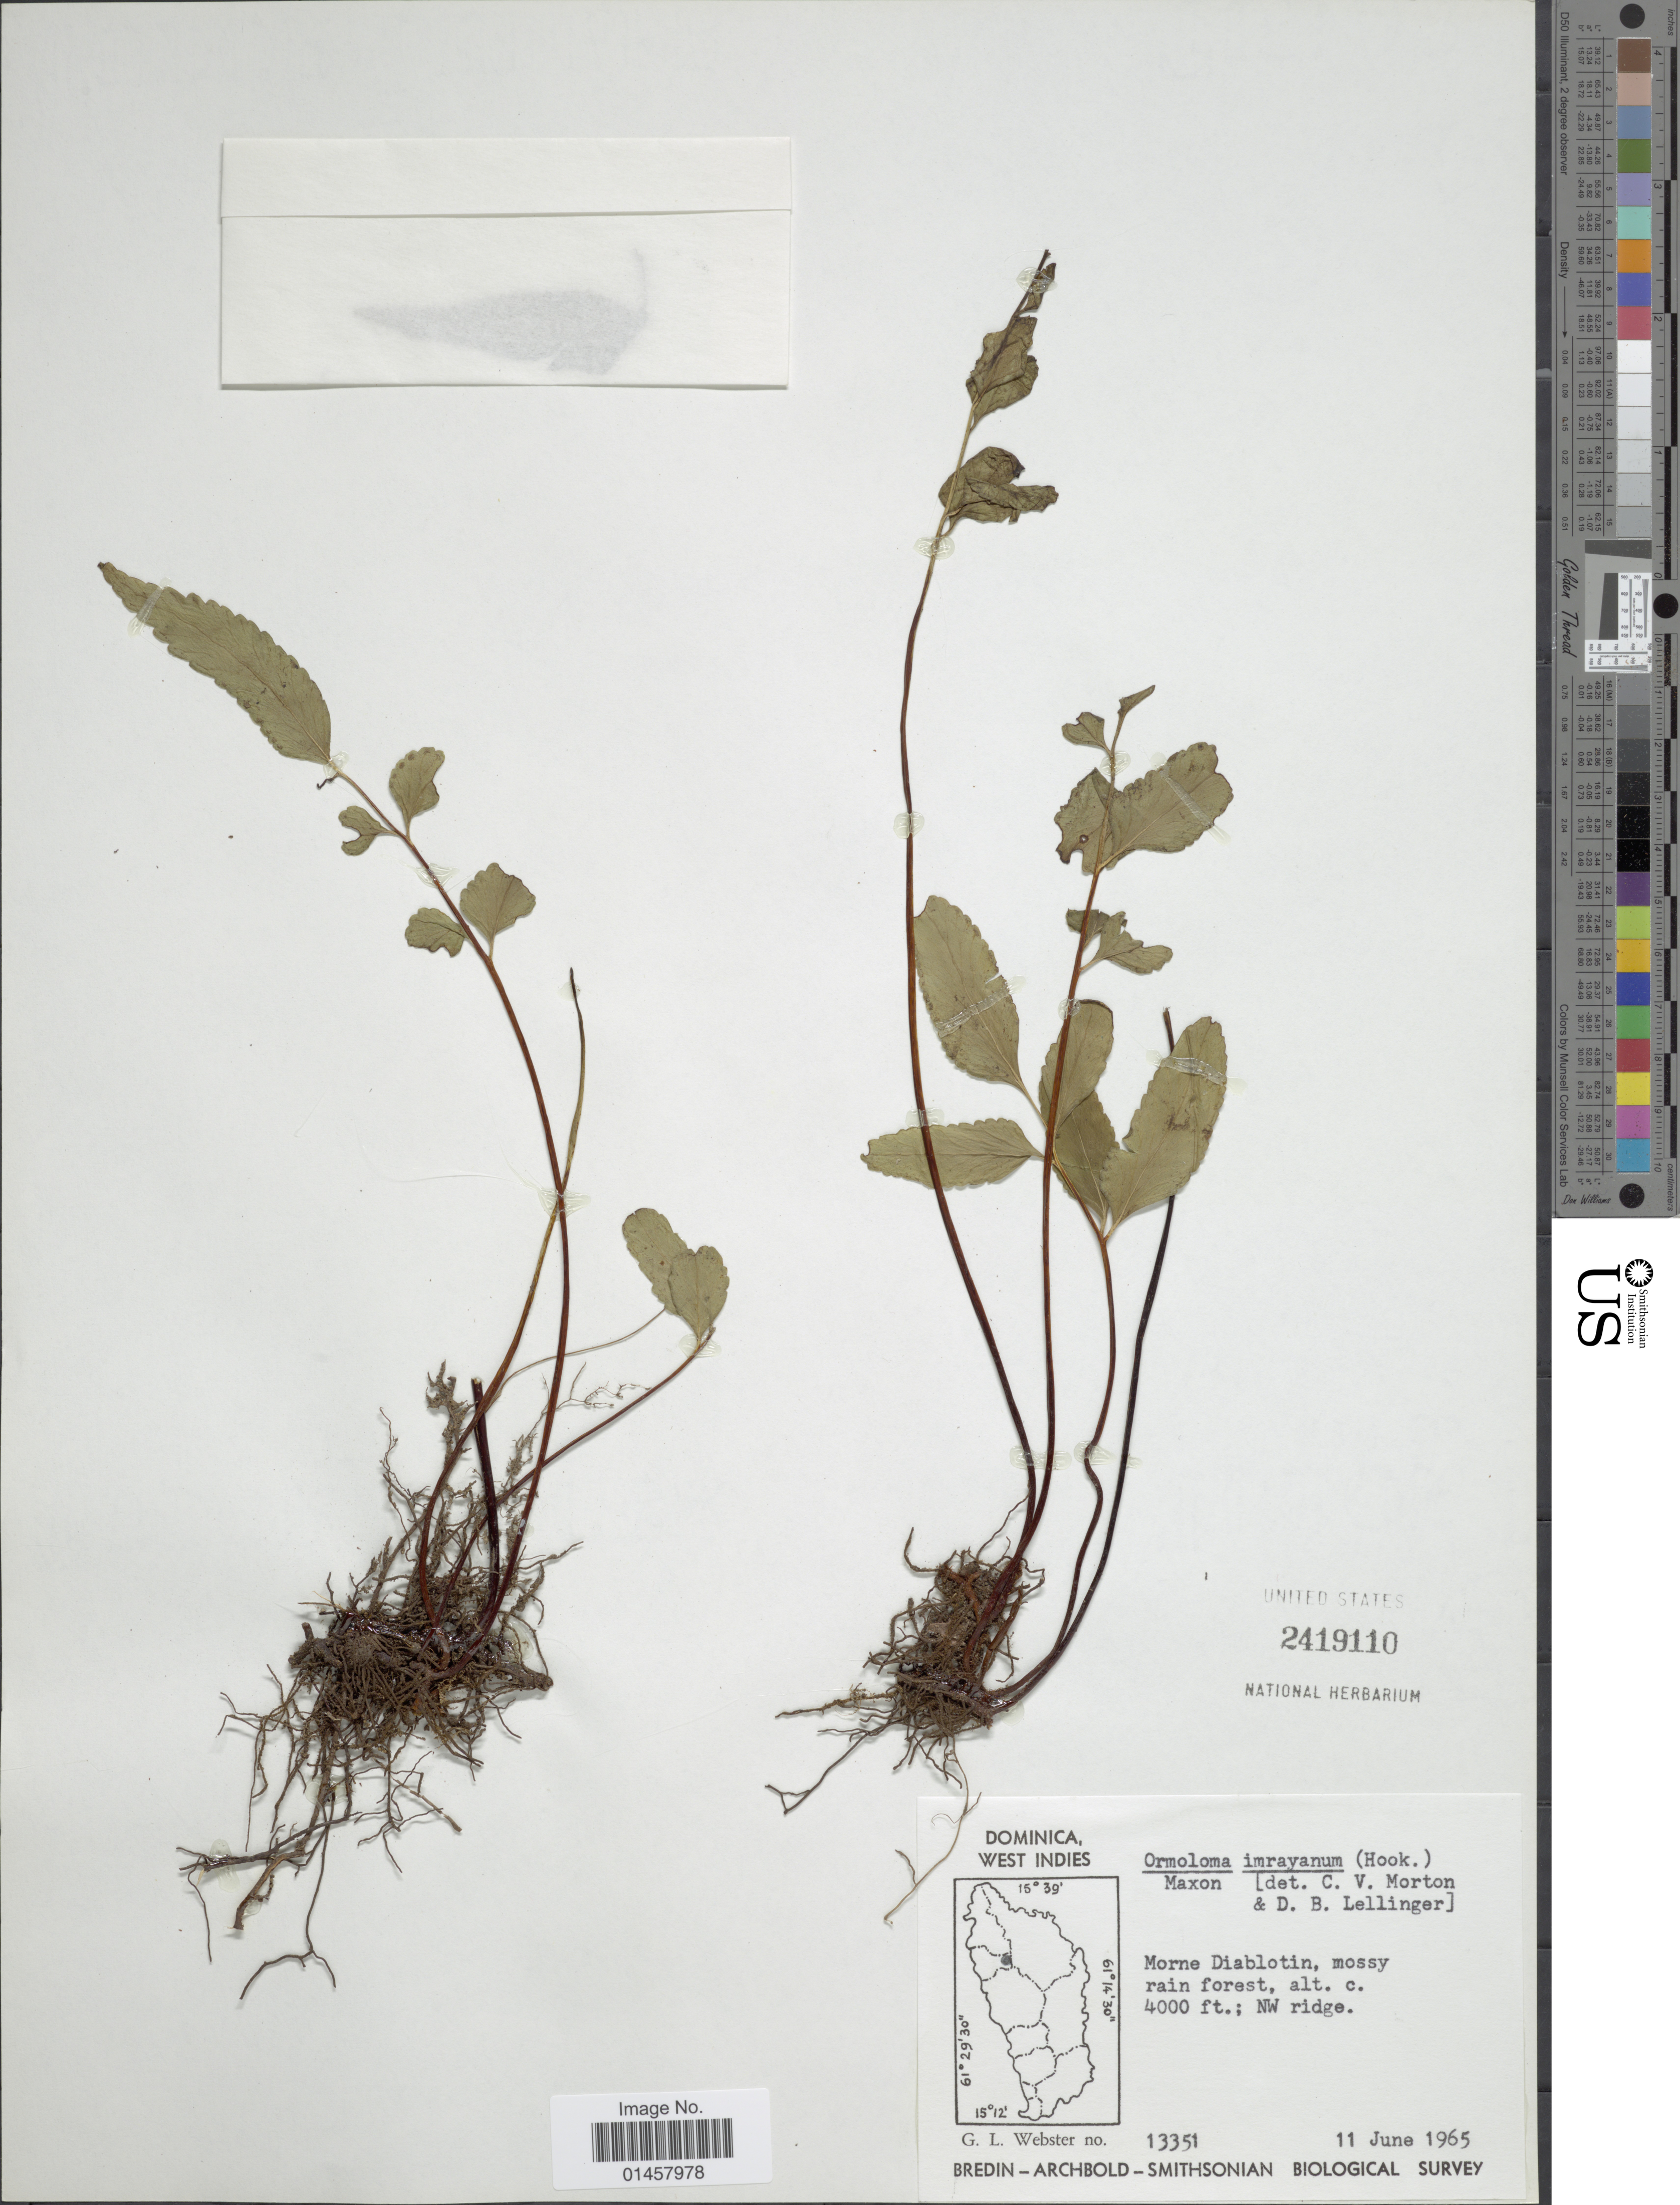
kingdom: Plantae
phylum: Tracheophyta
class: Polypodiopsida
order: Polypodiales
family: Lindsaeaceae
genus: Lindsaea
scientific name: Lindsaea imrayana comb. ined.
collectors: G. L. Webster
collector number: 13351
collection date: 1965-06-11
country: Dominica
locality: Dominica, West Indies, Morne Diablotin, mossy rain forest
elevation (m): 1219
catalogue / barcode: US 2419110